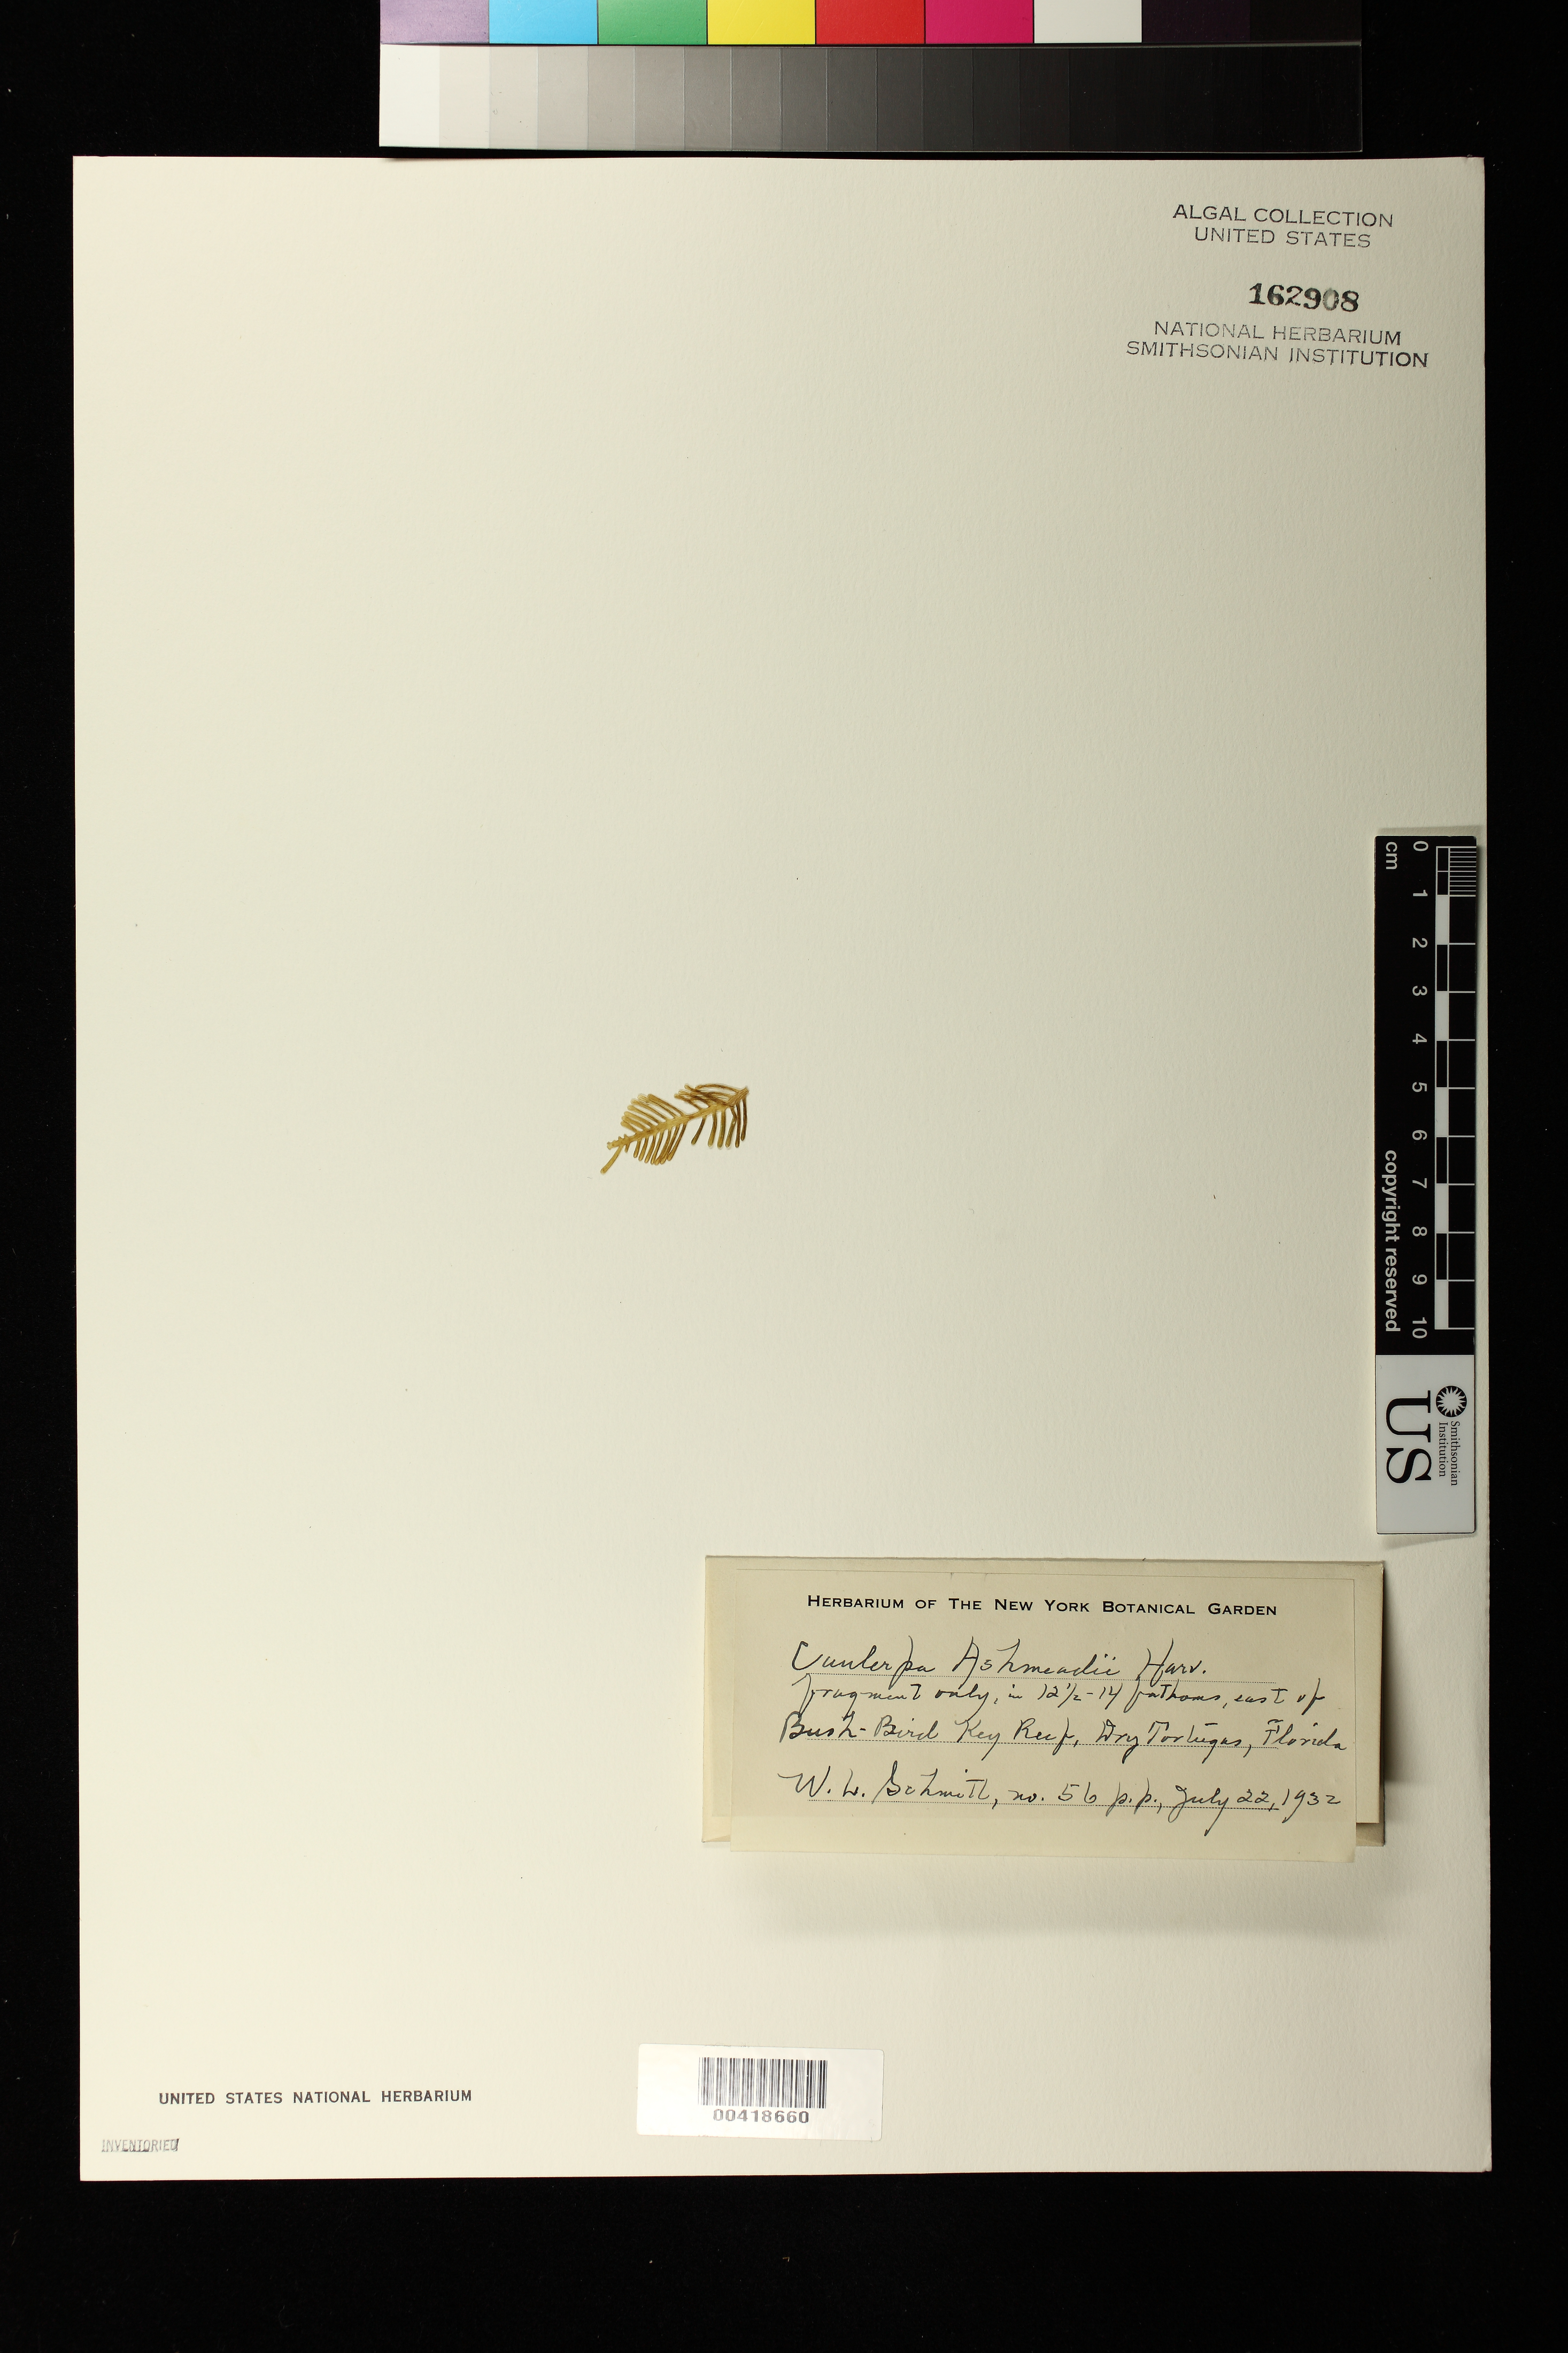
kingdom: Plantae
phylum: Chlorophyta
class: Ulvophyceae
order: Bryopsidales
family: Caulerpaceae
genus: Caulerpa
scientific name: Caulerpa ashmeadii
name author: Harv.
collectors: W. L. Schmitt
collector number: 56p.p.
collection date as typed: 22 Jul 1932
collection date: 1932-07-22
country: United States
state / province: Florida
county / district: Monroe County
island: Dry Tortugas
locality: East of Bush Bird Key Reef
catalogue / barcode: US 162908